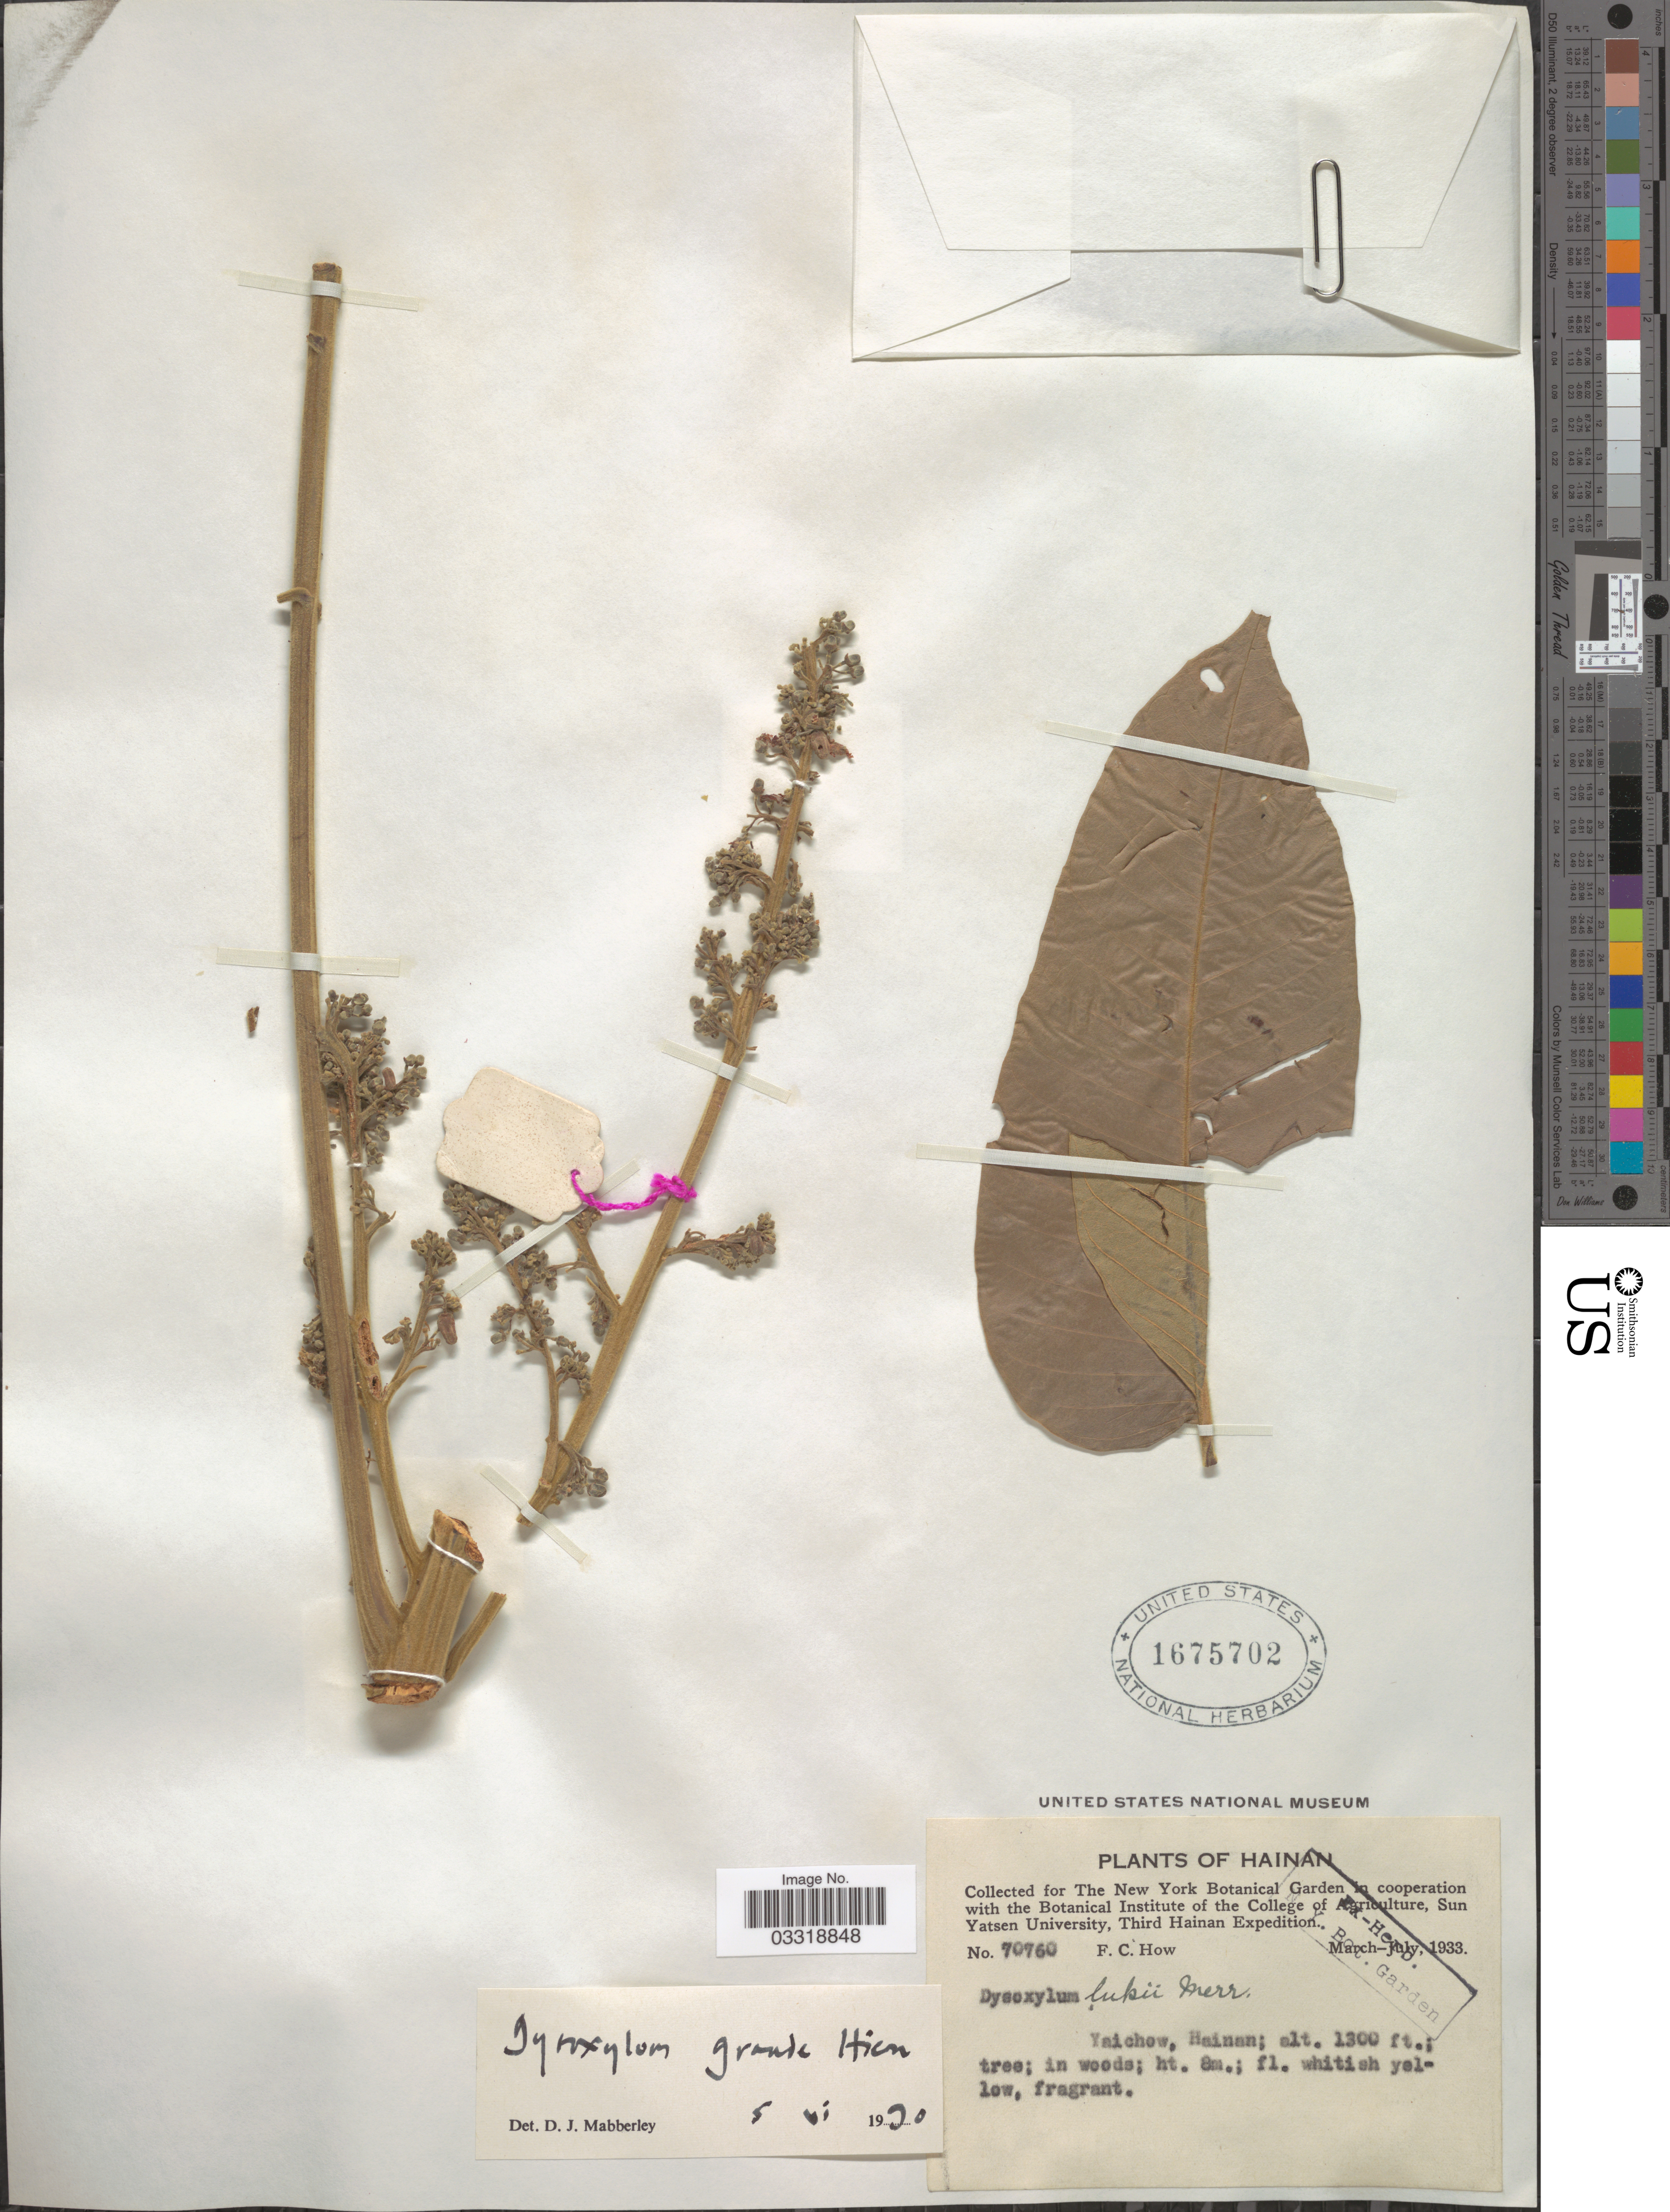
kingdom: Plantae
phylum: Tracheophyta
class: Magnoliopsida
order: Sapindales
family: Meliaceae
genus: Dysoxylum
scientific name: Dysoxylum grande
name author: Hiern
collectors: F. C. How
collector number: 70760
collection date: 1933-03/1933-07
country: China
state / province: Hainan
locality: Yaichow.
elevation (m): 396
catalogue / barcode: US 1675702